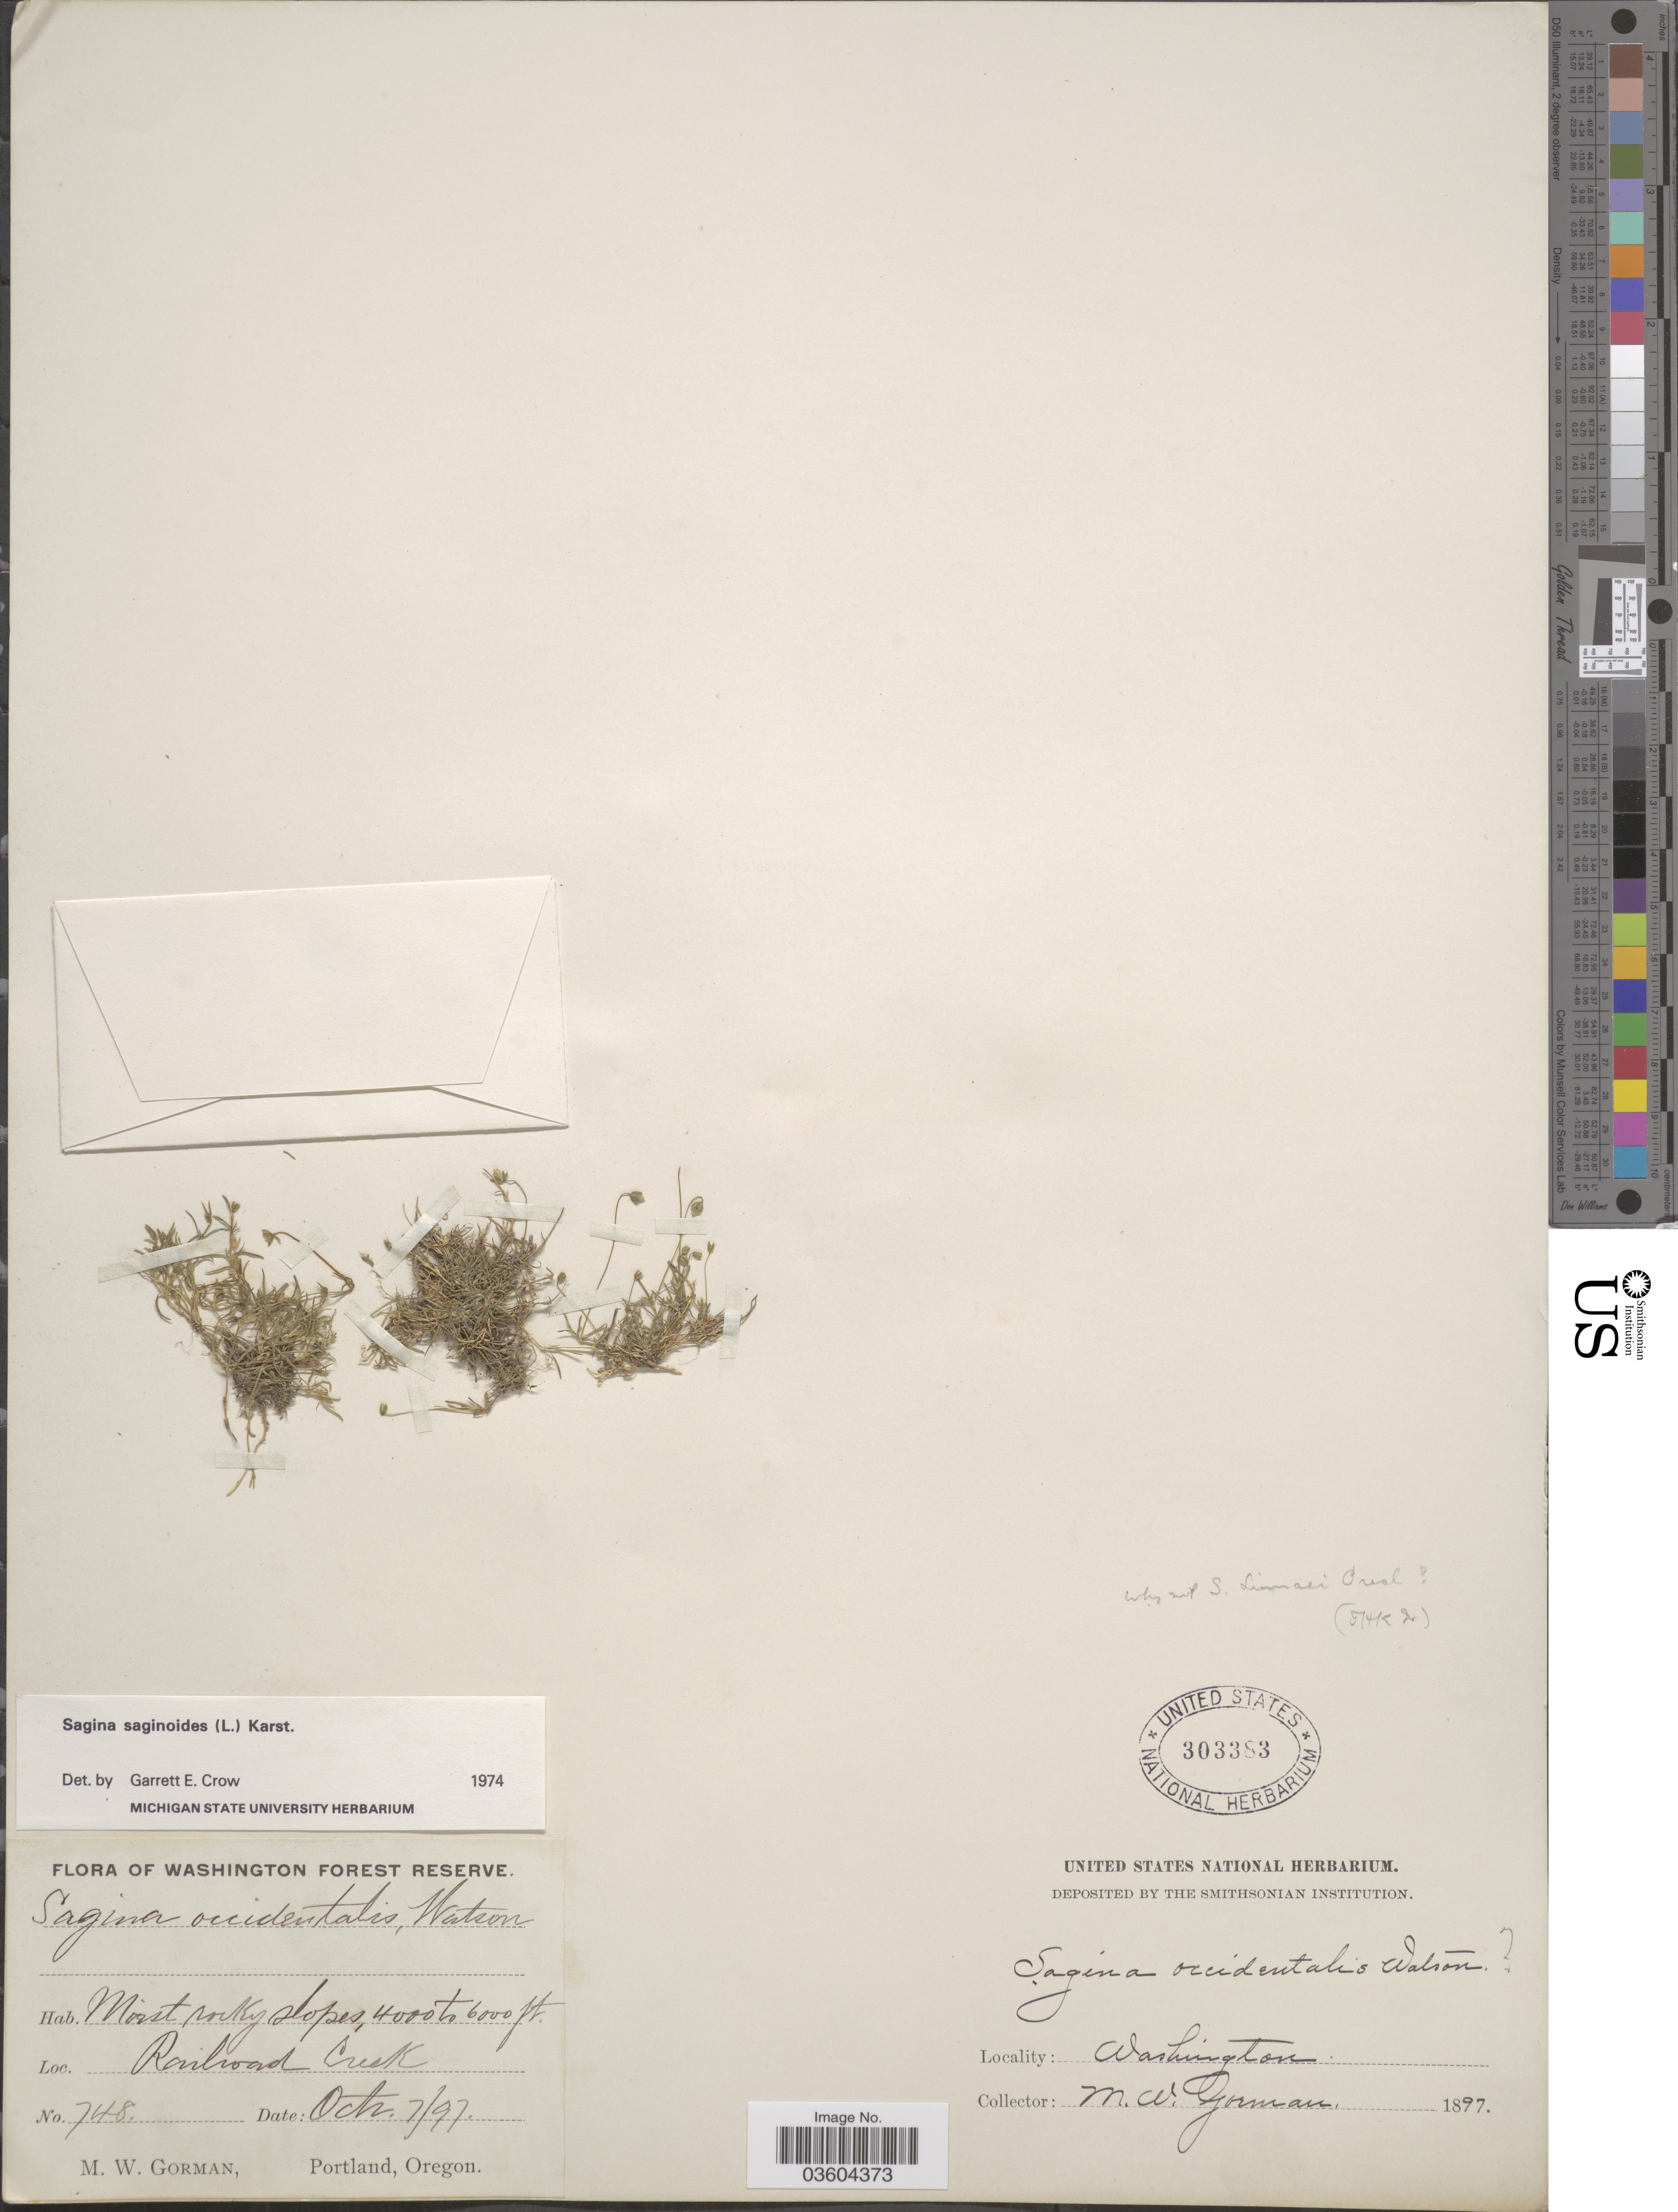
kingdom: Plantae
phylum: Tracheophyta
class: Magnoliopsida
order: Caryophyllales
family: Caryophyllaceae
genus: Sagina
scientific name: Sagina saginoides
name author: (L.) H. Karst.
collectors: M. W. Gorman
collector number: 748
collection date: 1897-10-07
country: United States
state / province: Washington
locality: Washington Forest Reserve. Railroad Creek.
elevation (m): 1219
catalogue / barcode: US 303383